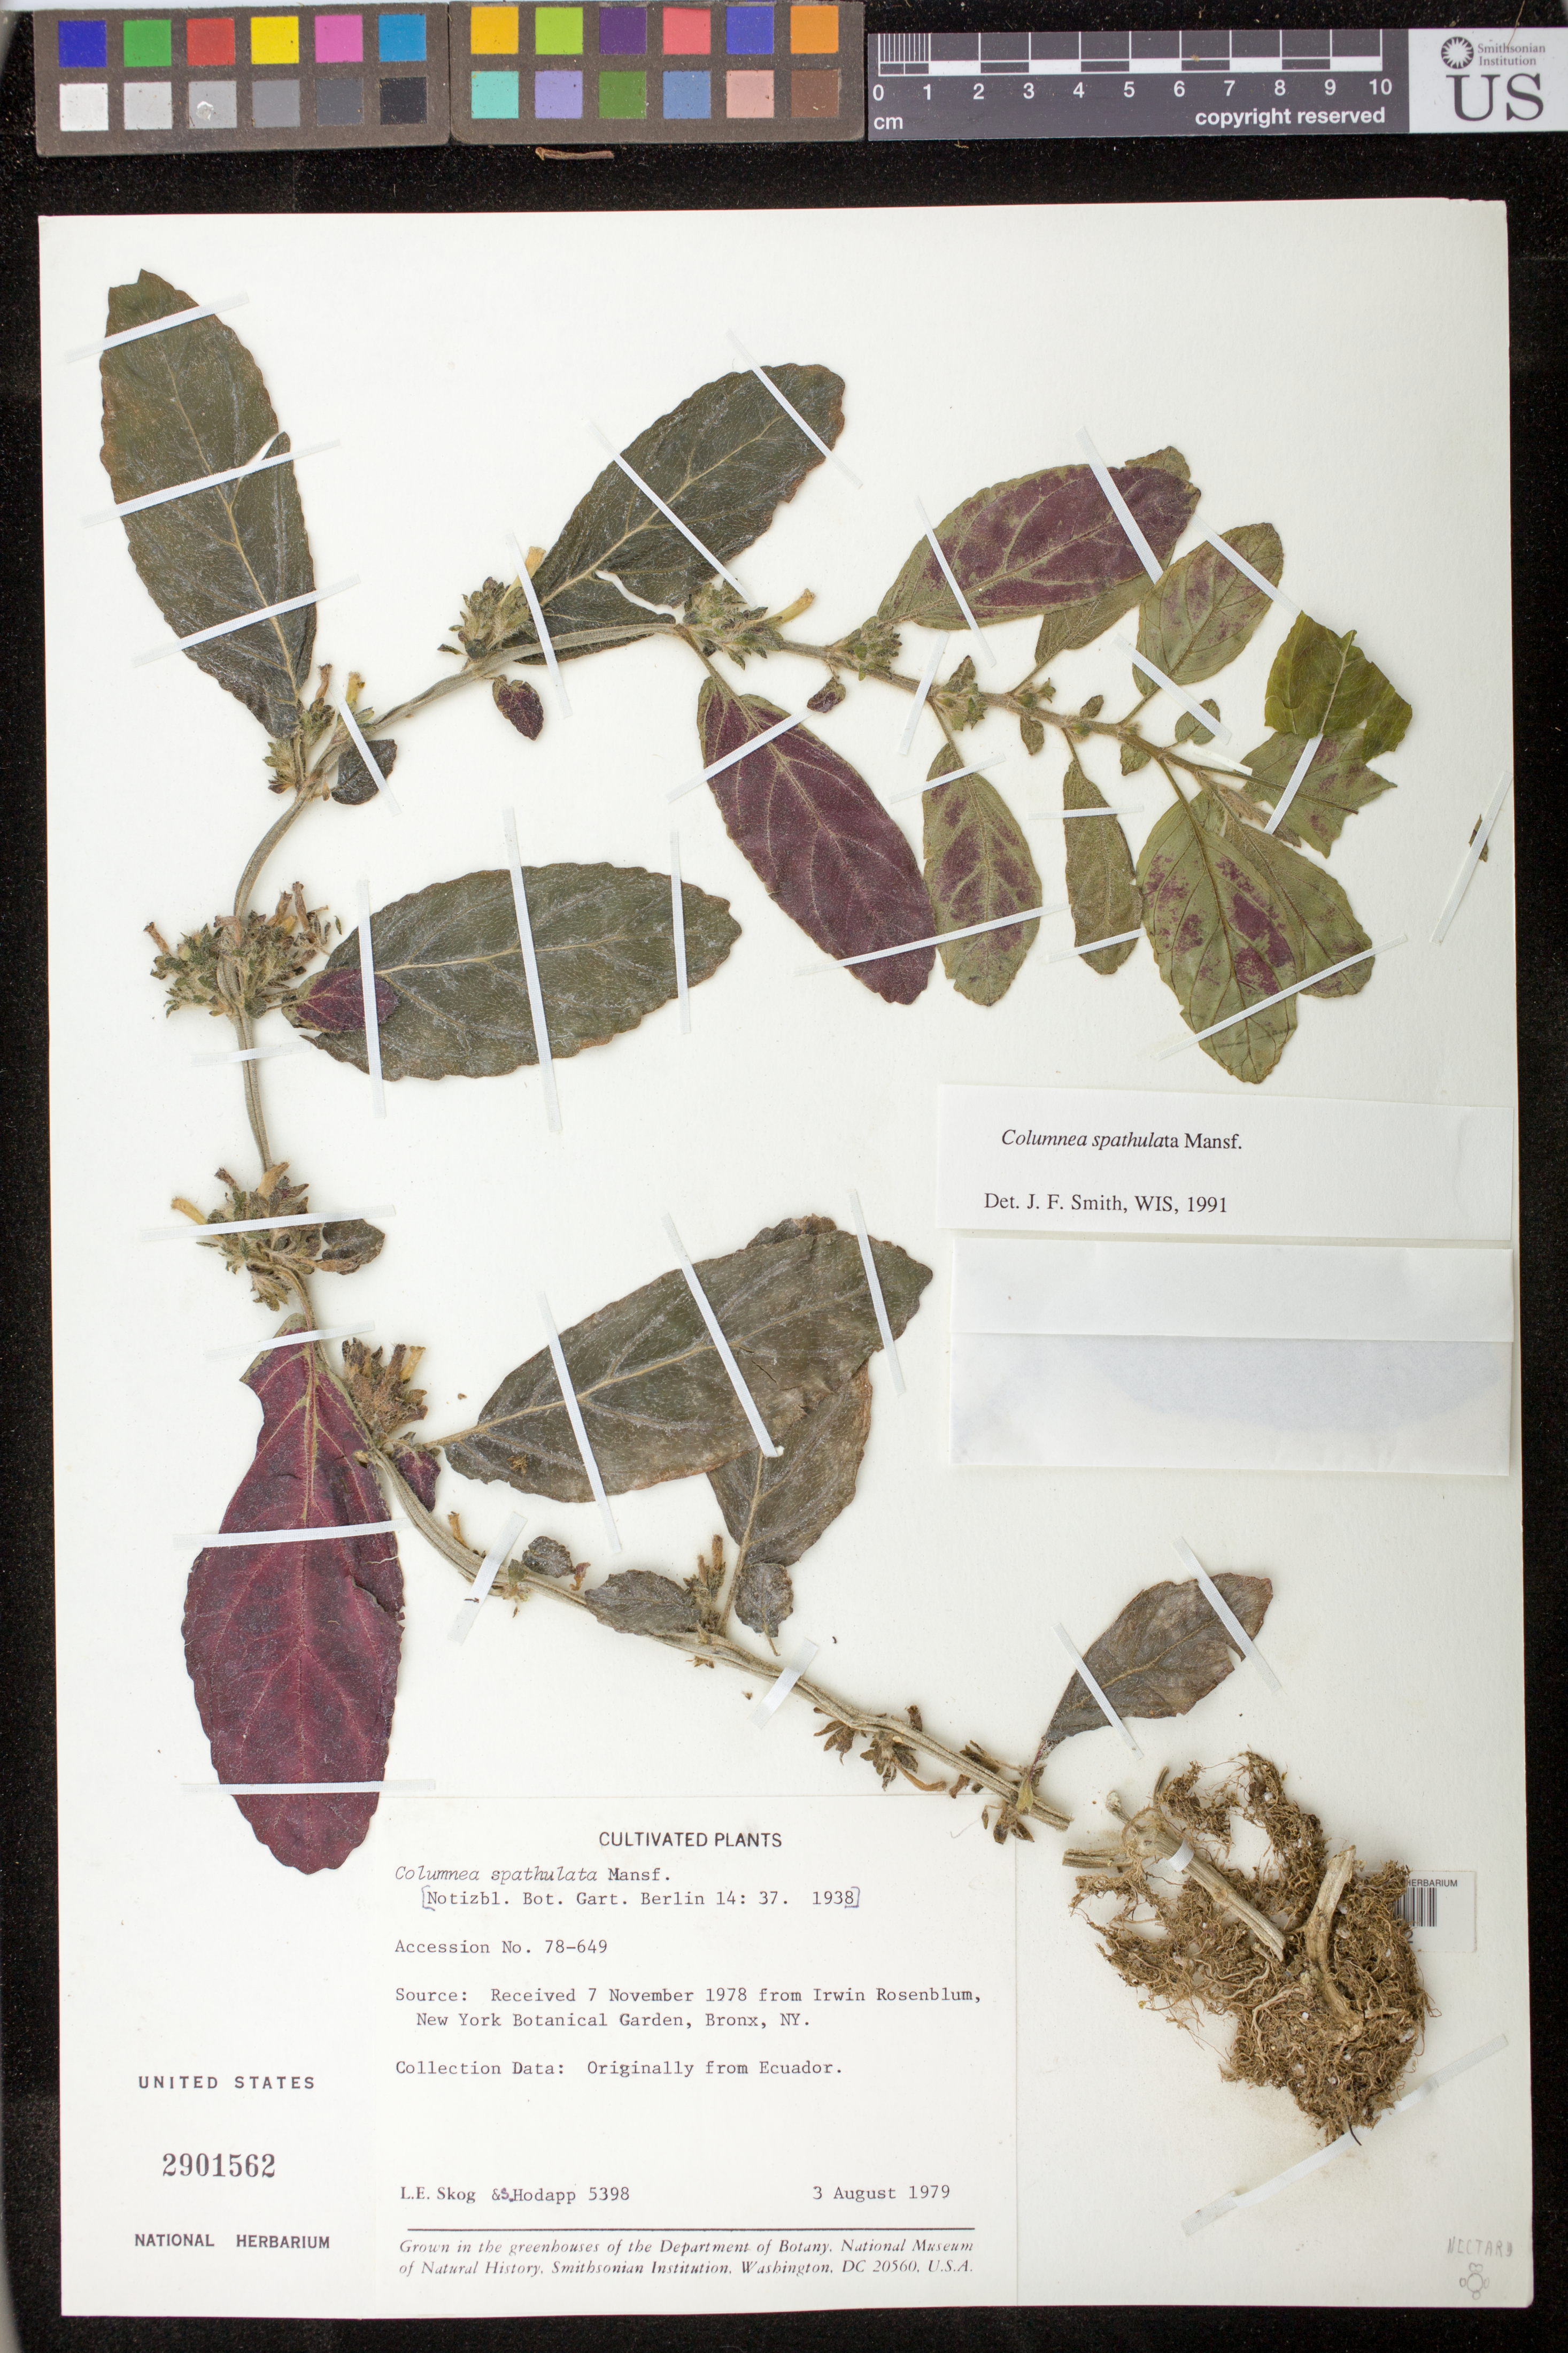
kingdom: Plantae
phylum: Tracheophyta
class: Magnoliopsida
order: Lamiales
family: Gesneriaceae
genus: Columnea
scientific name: Columnea spathulata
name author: Mansf.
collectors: L. E. Skog & S. Hodapp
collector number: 5398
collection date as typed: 03 Aug 1979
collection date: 1979-08-03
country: Ecuador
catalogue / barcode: US 2901562